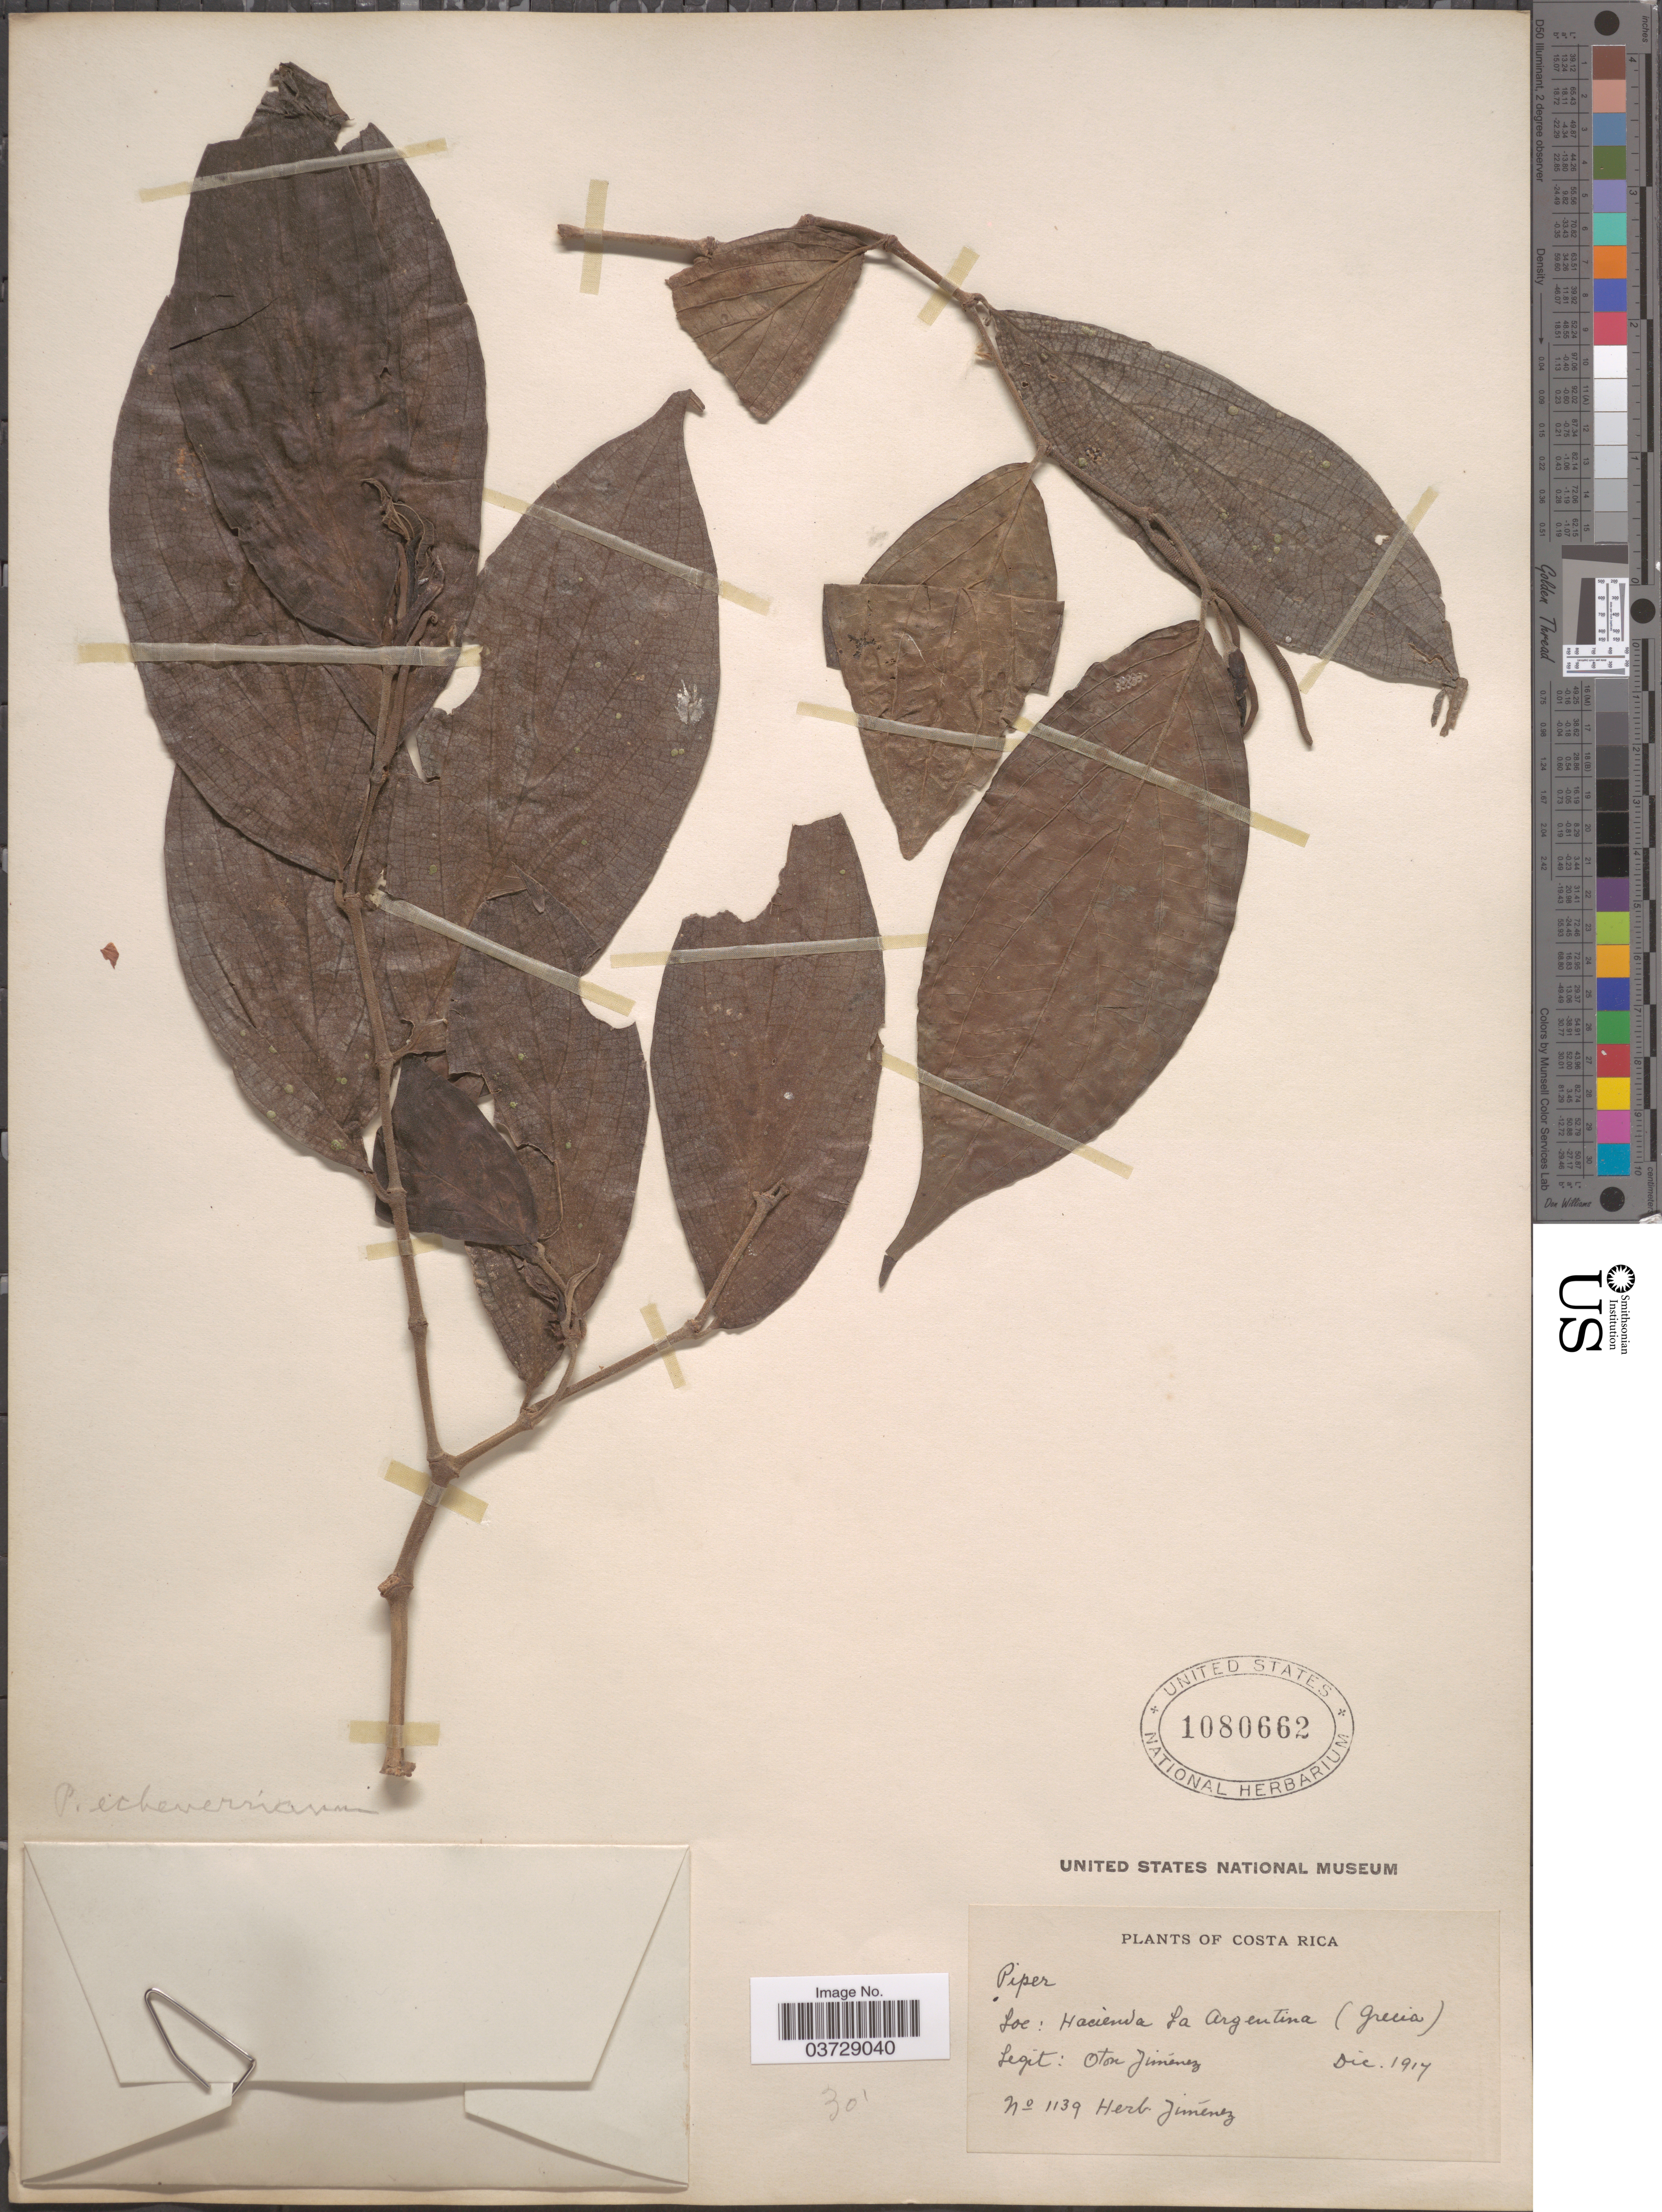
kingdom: Plantae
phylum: Tracheophyta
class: Magnoliopsida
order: Piperales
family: Piperaceae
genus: Piper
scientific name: Piper echeverrianum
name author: Trel.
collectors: O. Jimenez L.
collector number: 1139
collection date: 1917-12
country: Costa Rica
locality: Hacienda La Argentina (Grecia).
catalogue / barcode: US 1080662